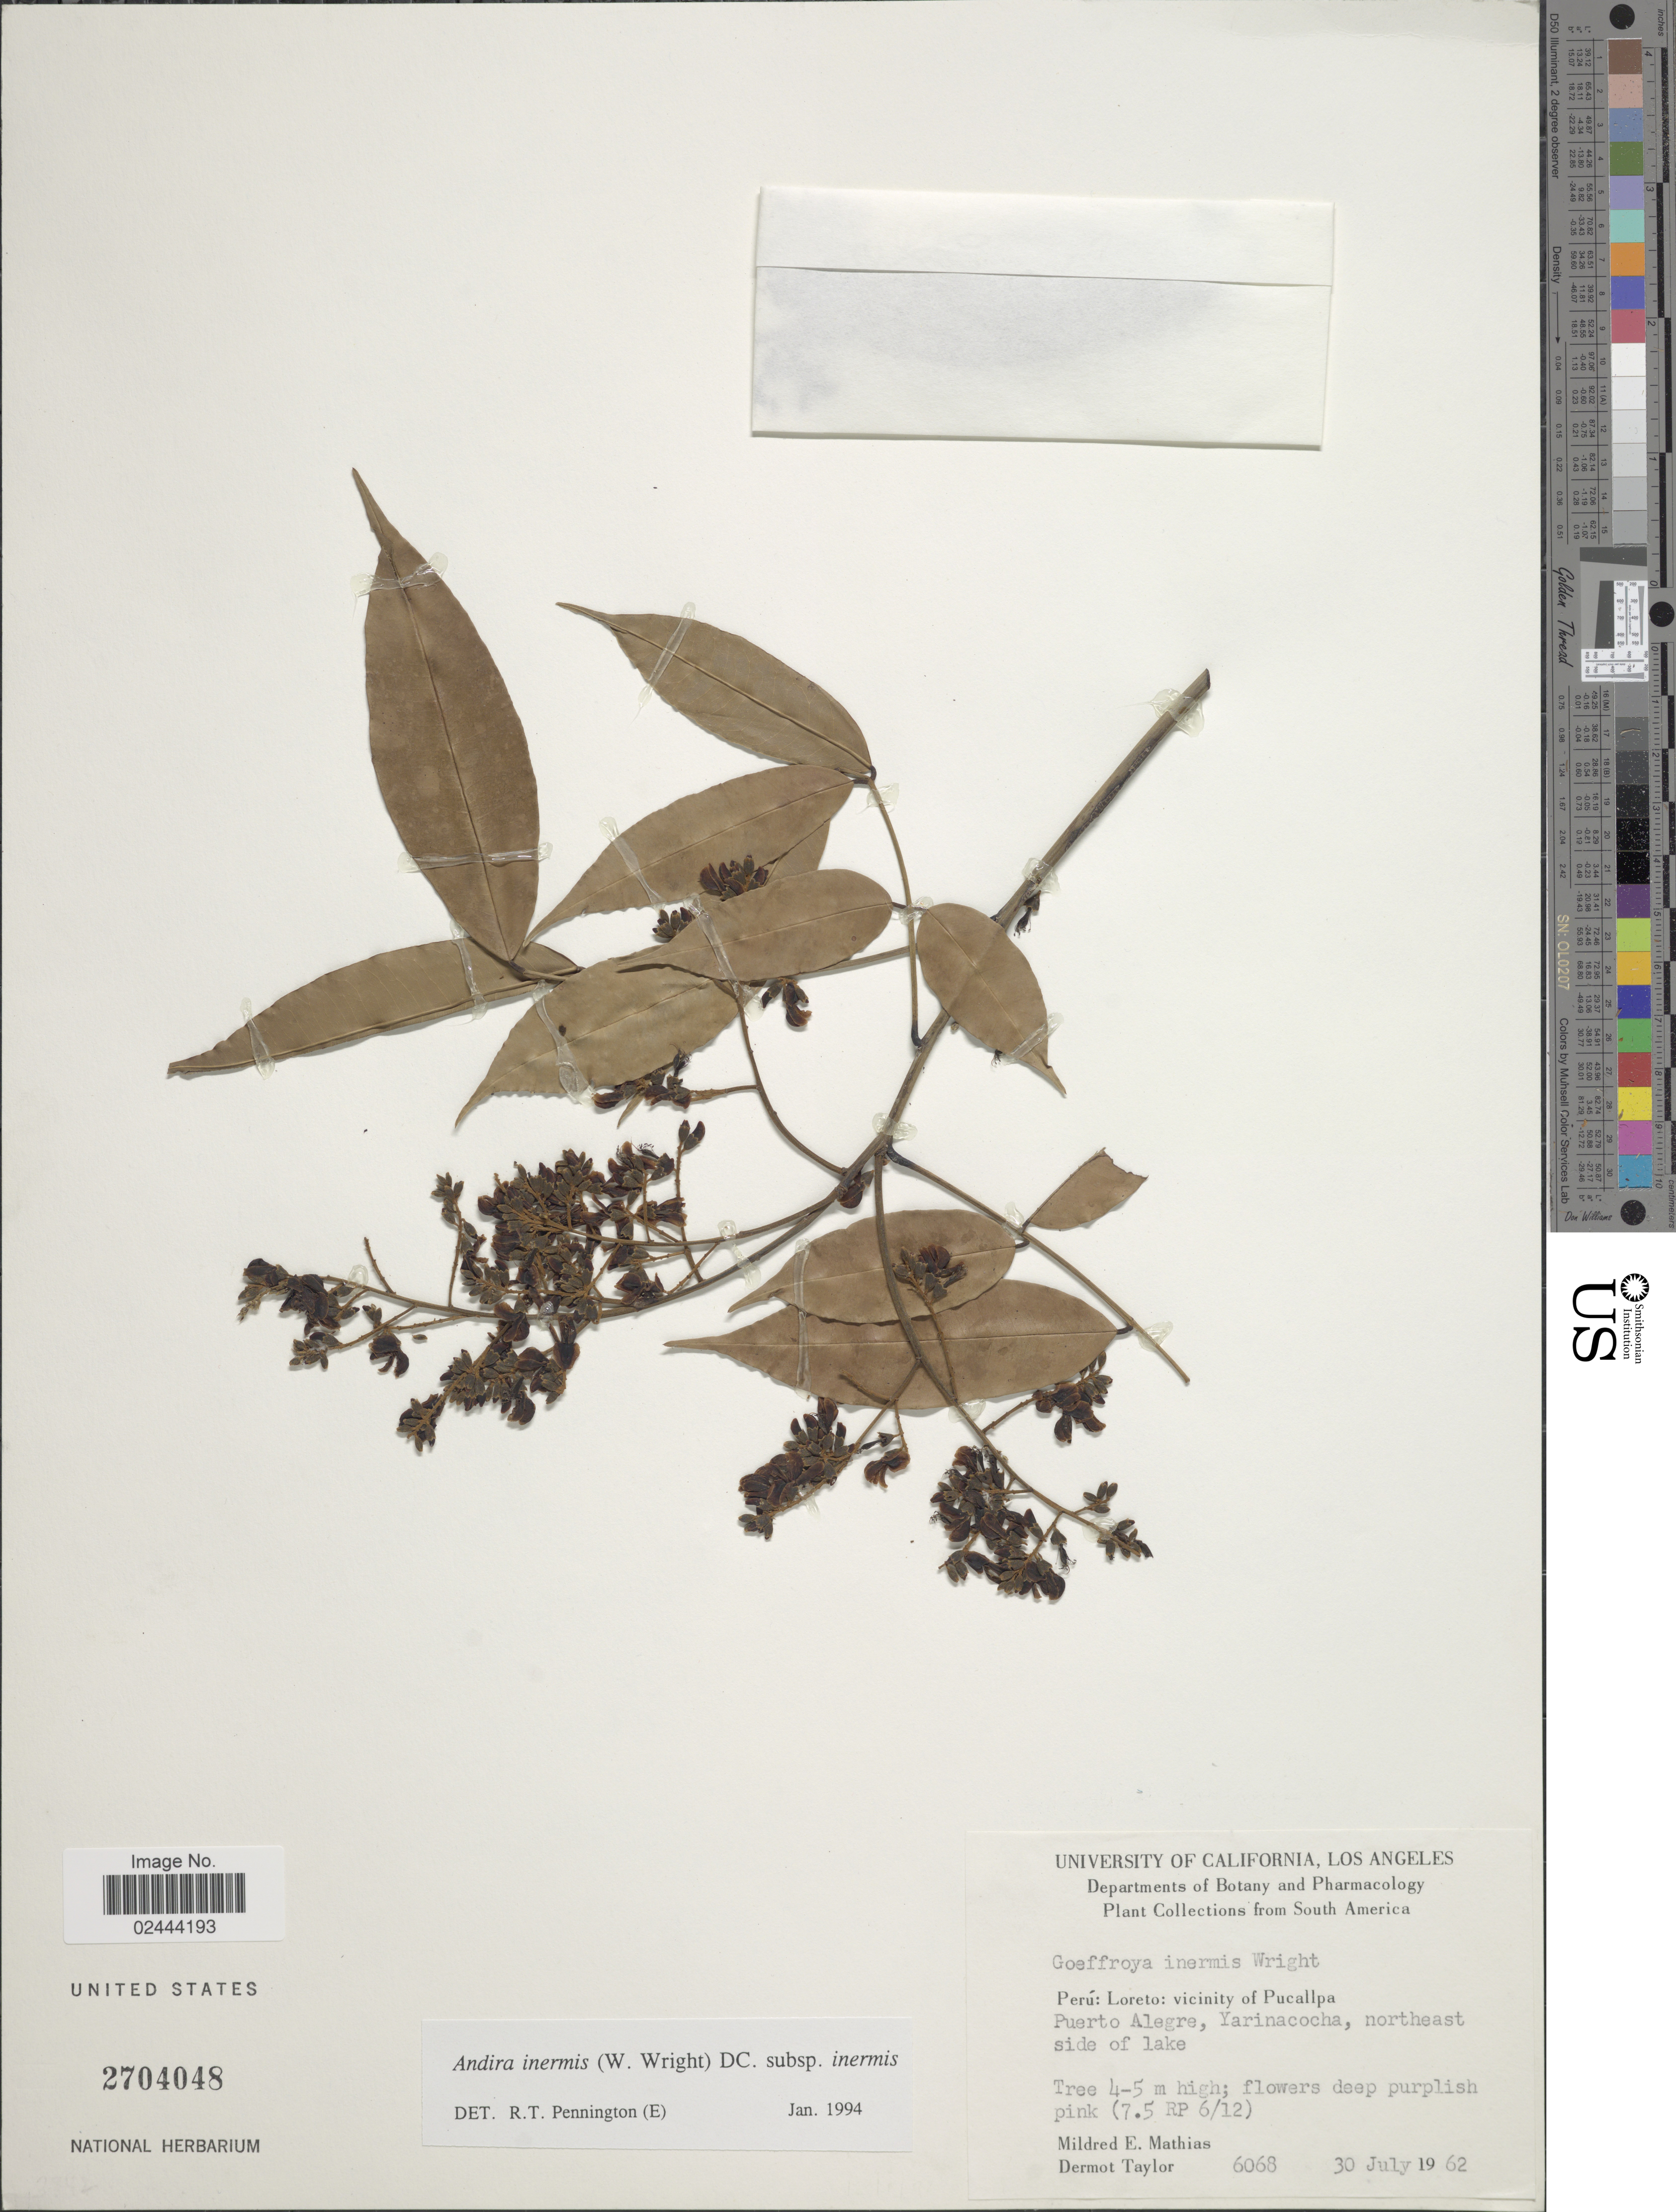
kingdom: Plantae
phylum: Tracheophyta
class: Magnoliopsida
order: Fabales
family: Fabaceae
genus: Andira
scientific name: Andira inermis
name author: (W. Wright) Kunth ex DC.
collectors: M. E. Mathias & D. Taylor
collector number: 6068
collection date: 1962-07-30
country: Peru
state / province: Loreto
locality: Vicinity of Pucallpa. Puerto Alegre, Yarinacocha, northeast side of lake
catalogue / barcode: US 2704048